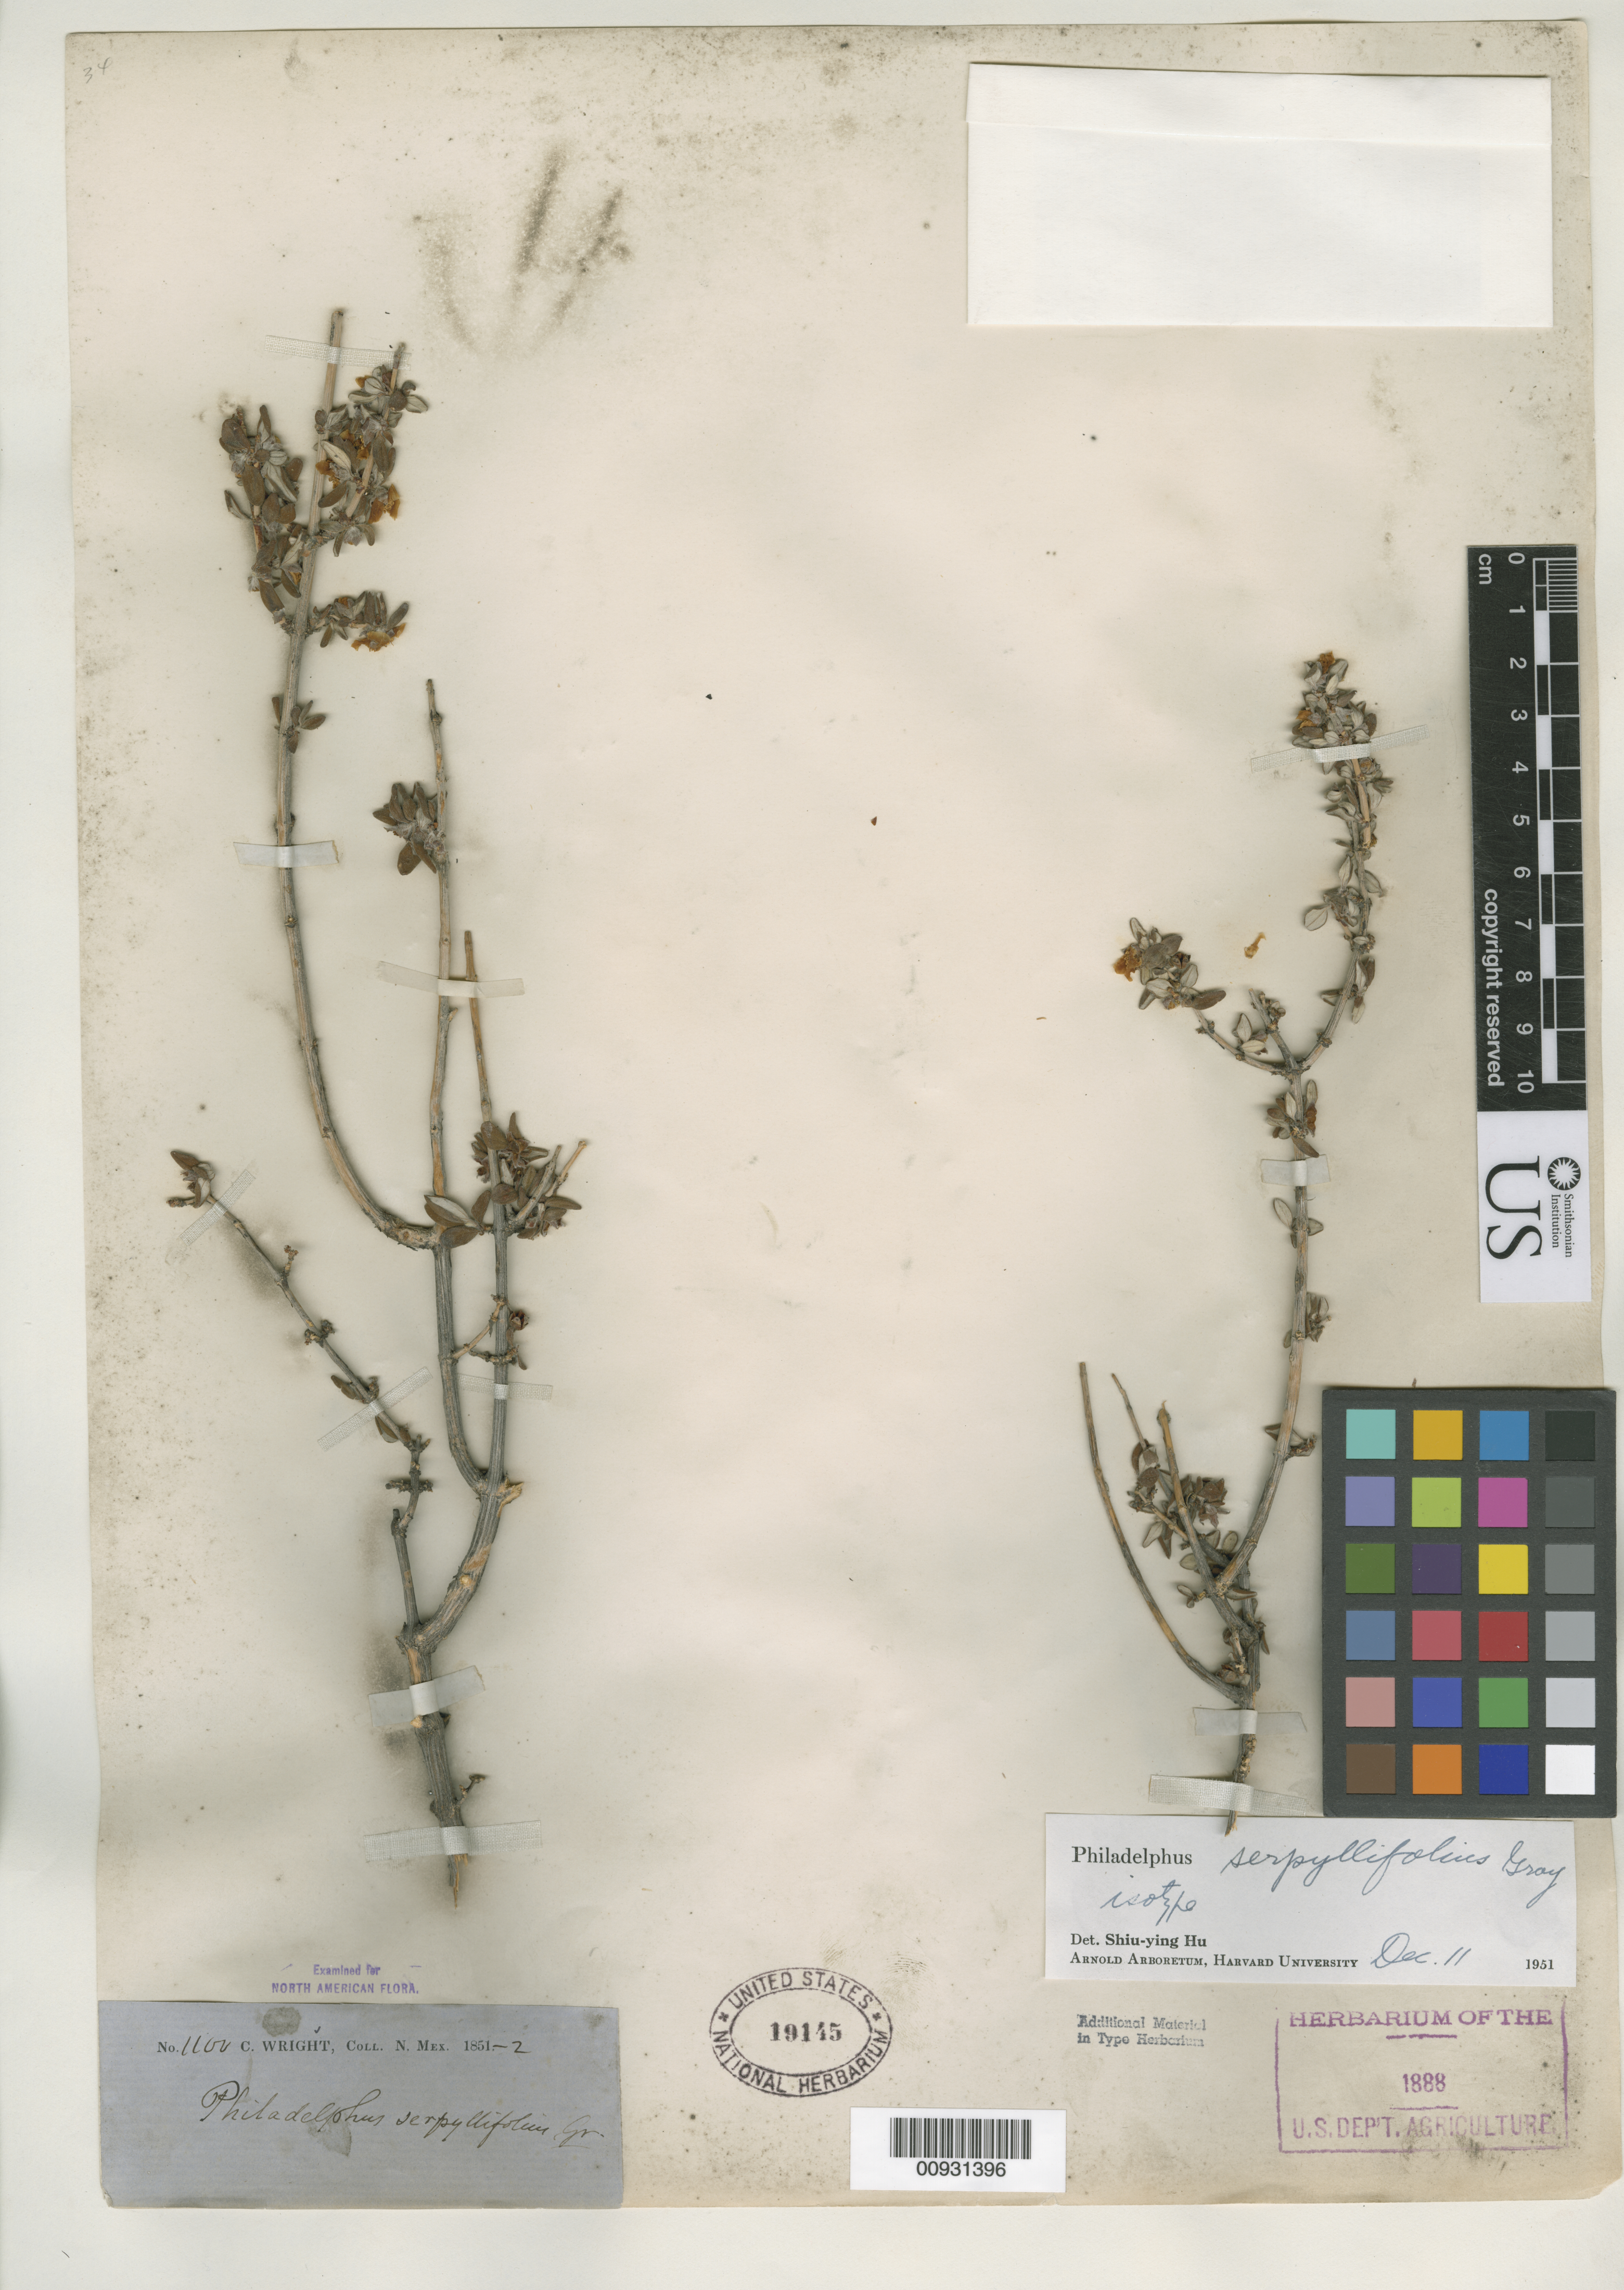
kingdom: Plantae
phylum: Tracheophyta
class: Magnoliopsida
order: Cornales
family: Hydrangeaceae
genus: Philadelphus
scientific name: Philadelphus serpyllifolius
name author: A. Gray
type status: Type Collection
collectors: C. Wright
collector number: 1100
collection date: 1851/1852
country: United States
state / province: New Mexico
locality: "N. Mex." [=northern Mexico or New Mexico? either way possibly referring to present-day Arizona or Texas]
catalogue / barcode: US 19145